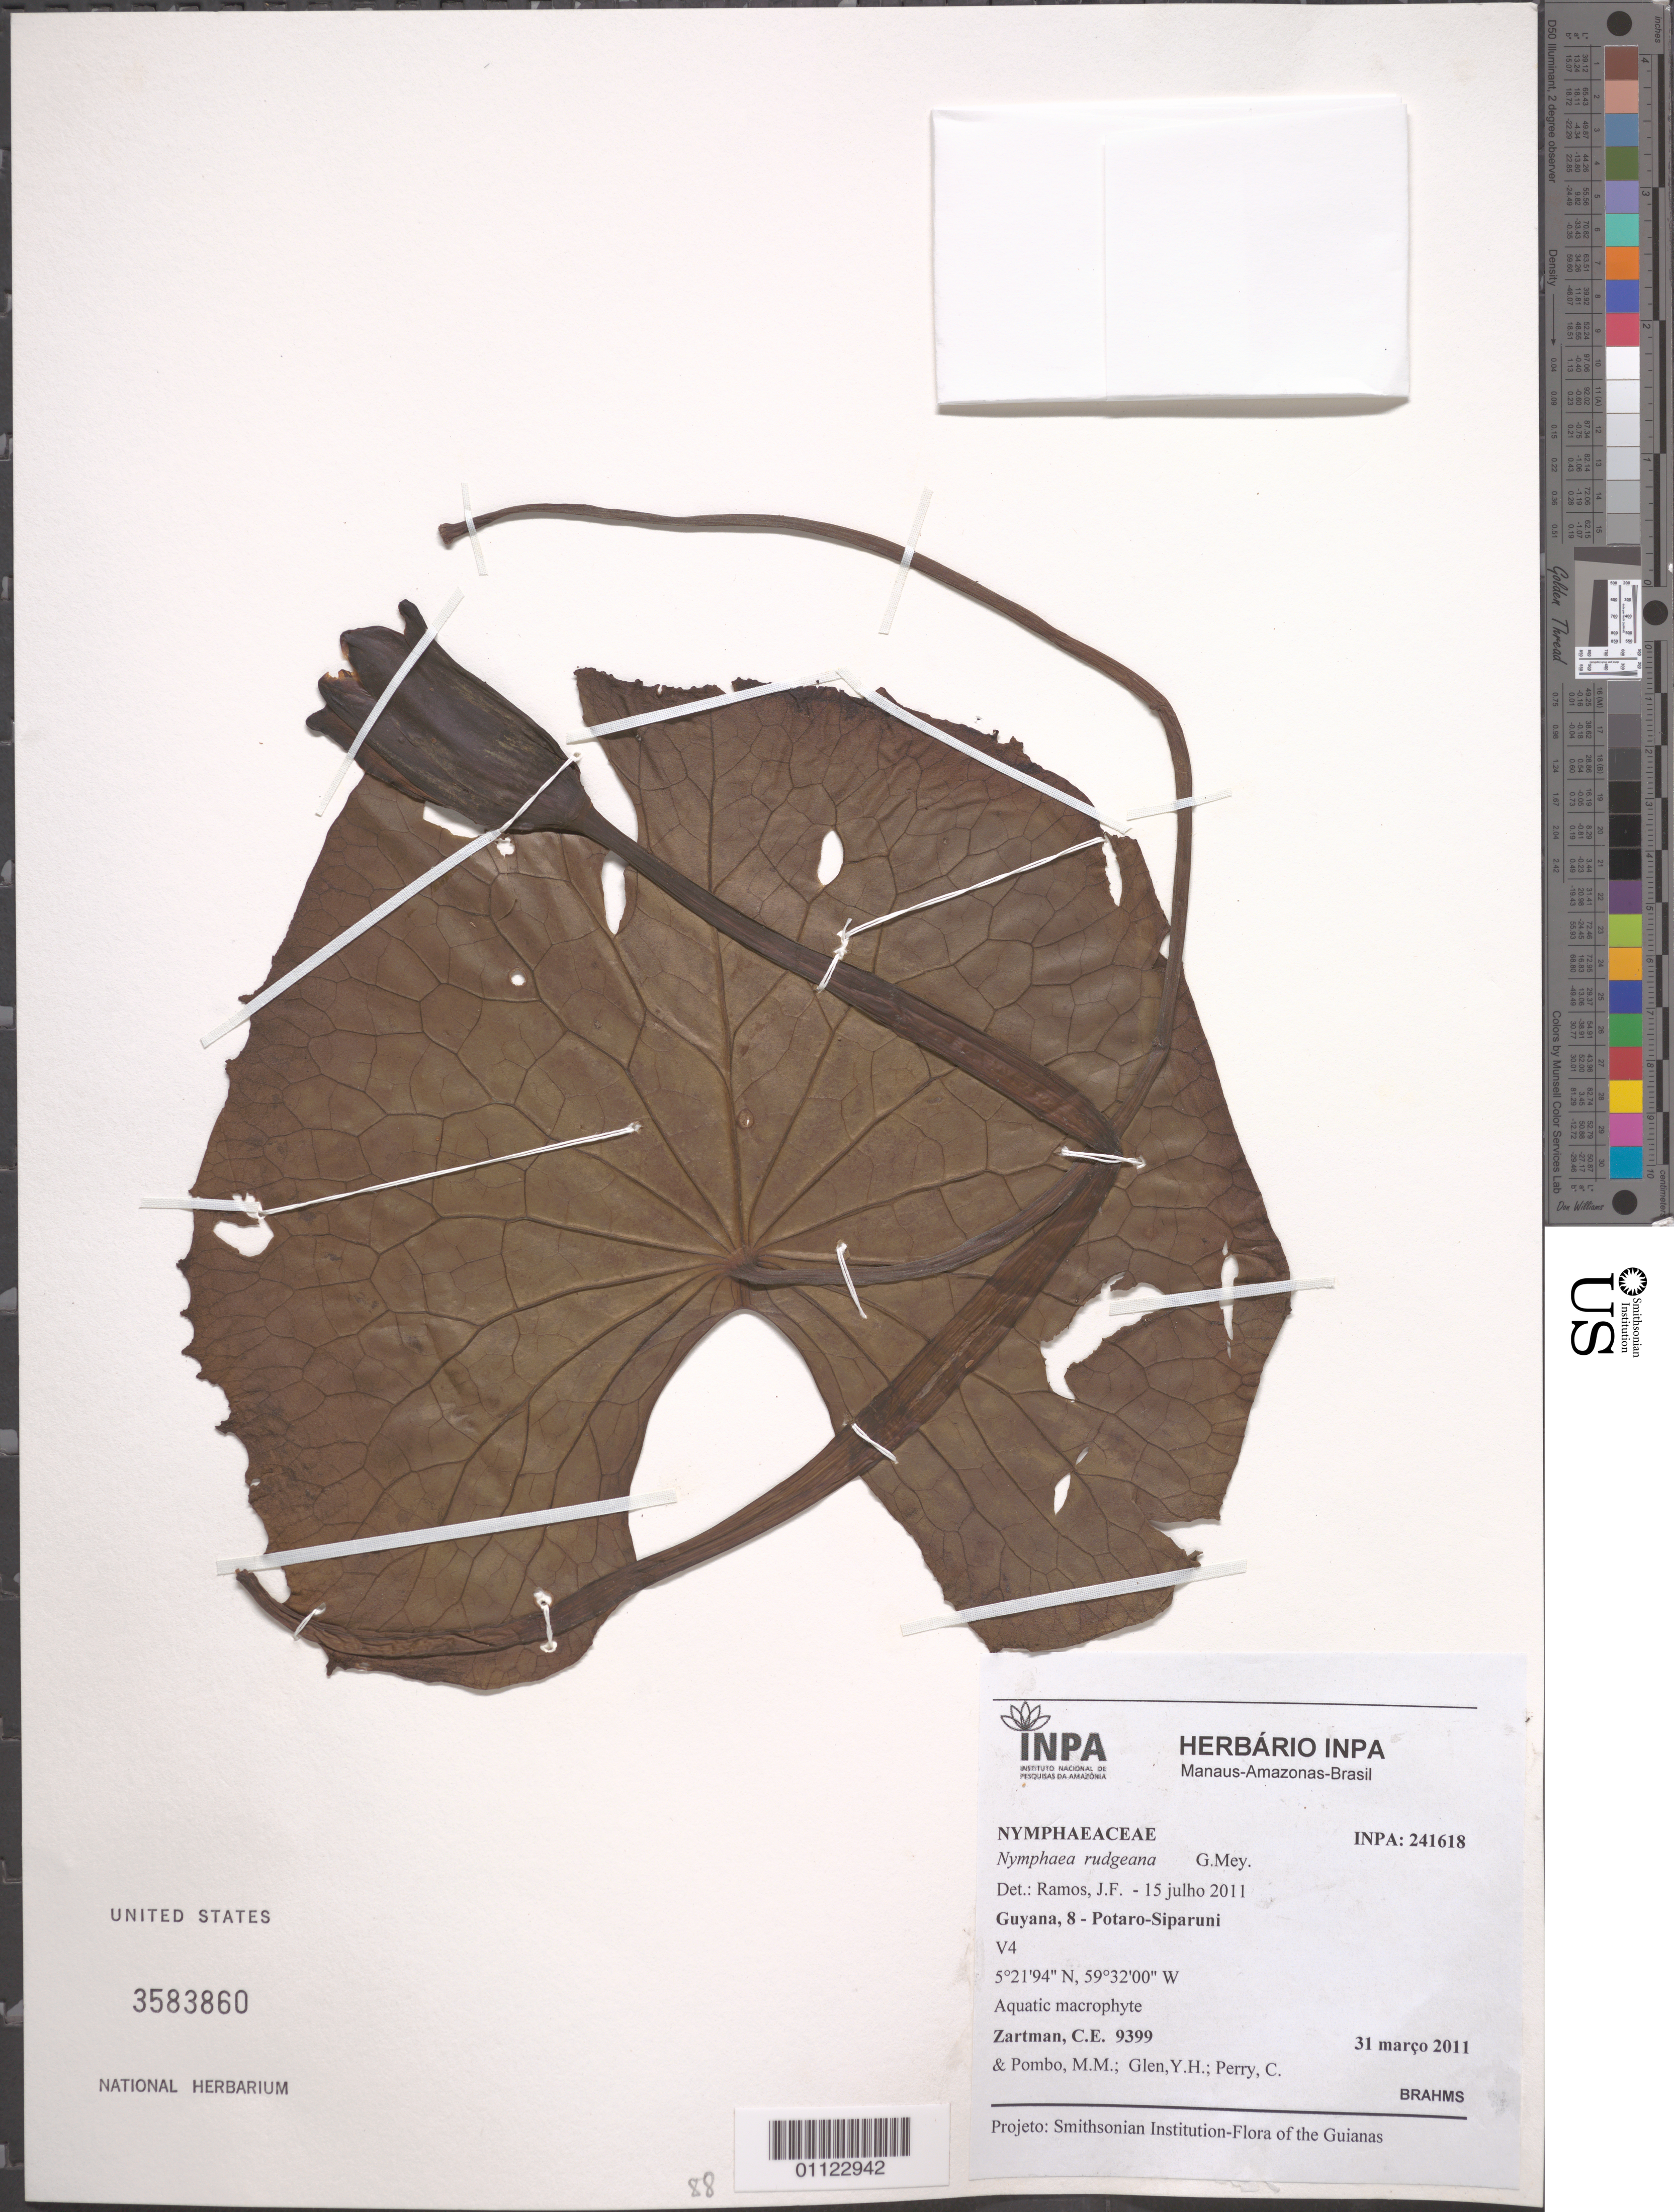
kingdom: Plantae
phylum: Tracheophyta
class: Magnoliopsida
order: Nymphaeales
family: Nymphaeaceae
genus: Nymphaea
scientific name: Nymphaea rudgeana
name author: G. Mey.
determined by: Ramos, J. F.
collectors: C. Zartman, M. Pombo, Y. Glen & C. Perry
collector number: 9399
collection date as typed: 31-Mar-11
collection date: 1911-03-31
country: Guyana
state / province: Potaro-Siparuni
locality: V4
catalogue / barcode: US 3583860